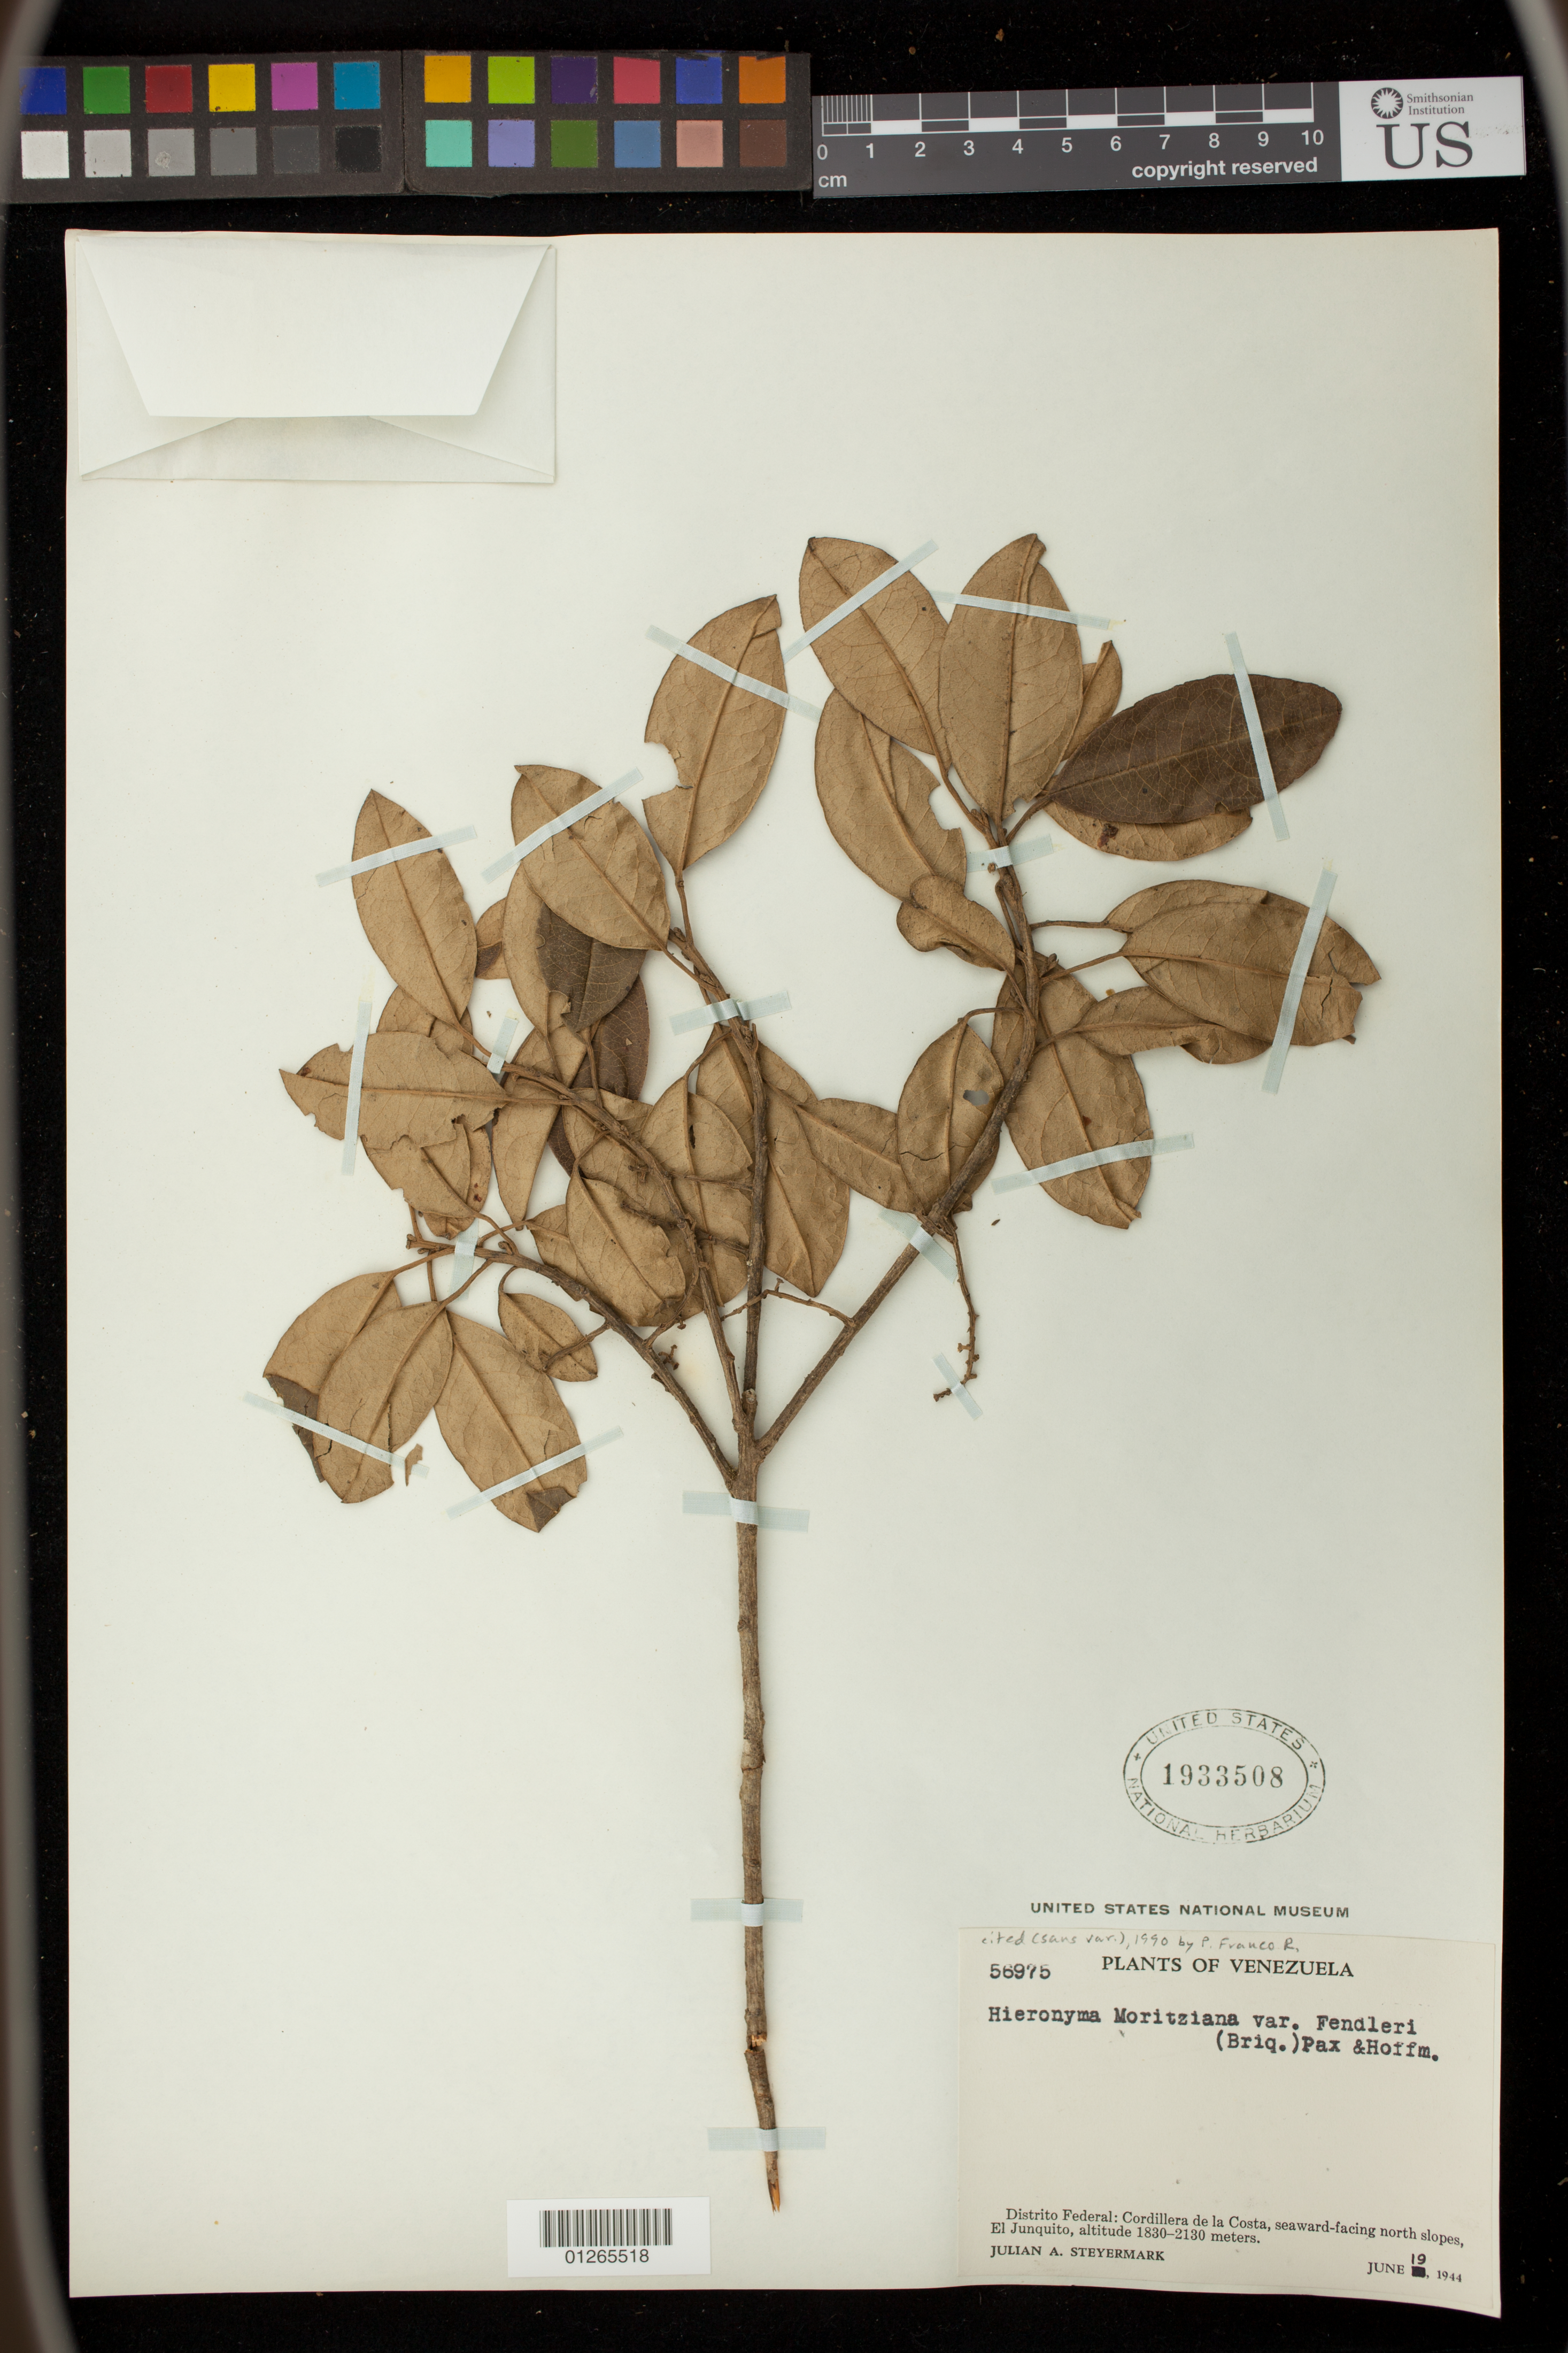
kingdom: Plantae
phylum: Tracheophyta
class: Magnoliopsida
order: Malpighiales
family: Phyllanthaceae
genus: Hieronyma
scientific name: Hieronyma moritziana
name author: (Müll. Arg.) Pax ex K. Hoffm.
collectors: J. Steyermark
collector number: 56975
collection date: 1944-06-19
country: Venezuela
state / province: Distrito Federal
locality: Federal Dist.: El Junquito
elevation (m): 1830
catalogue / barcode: US 1933508